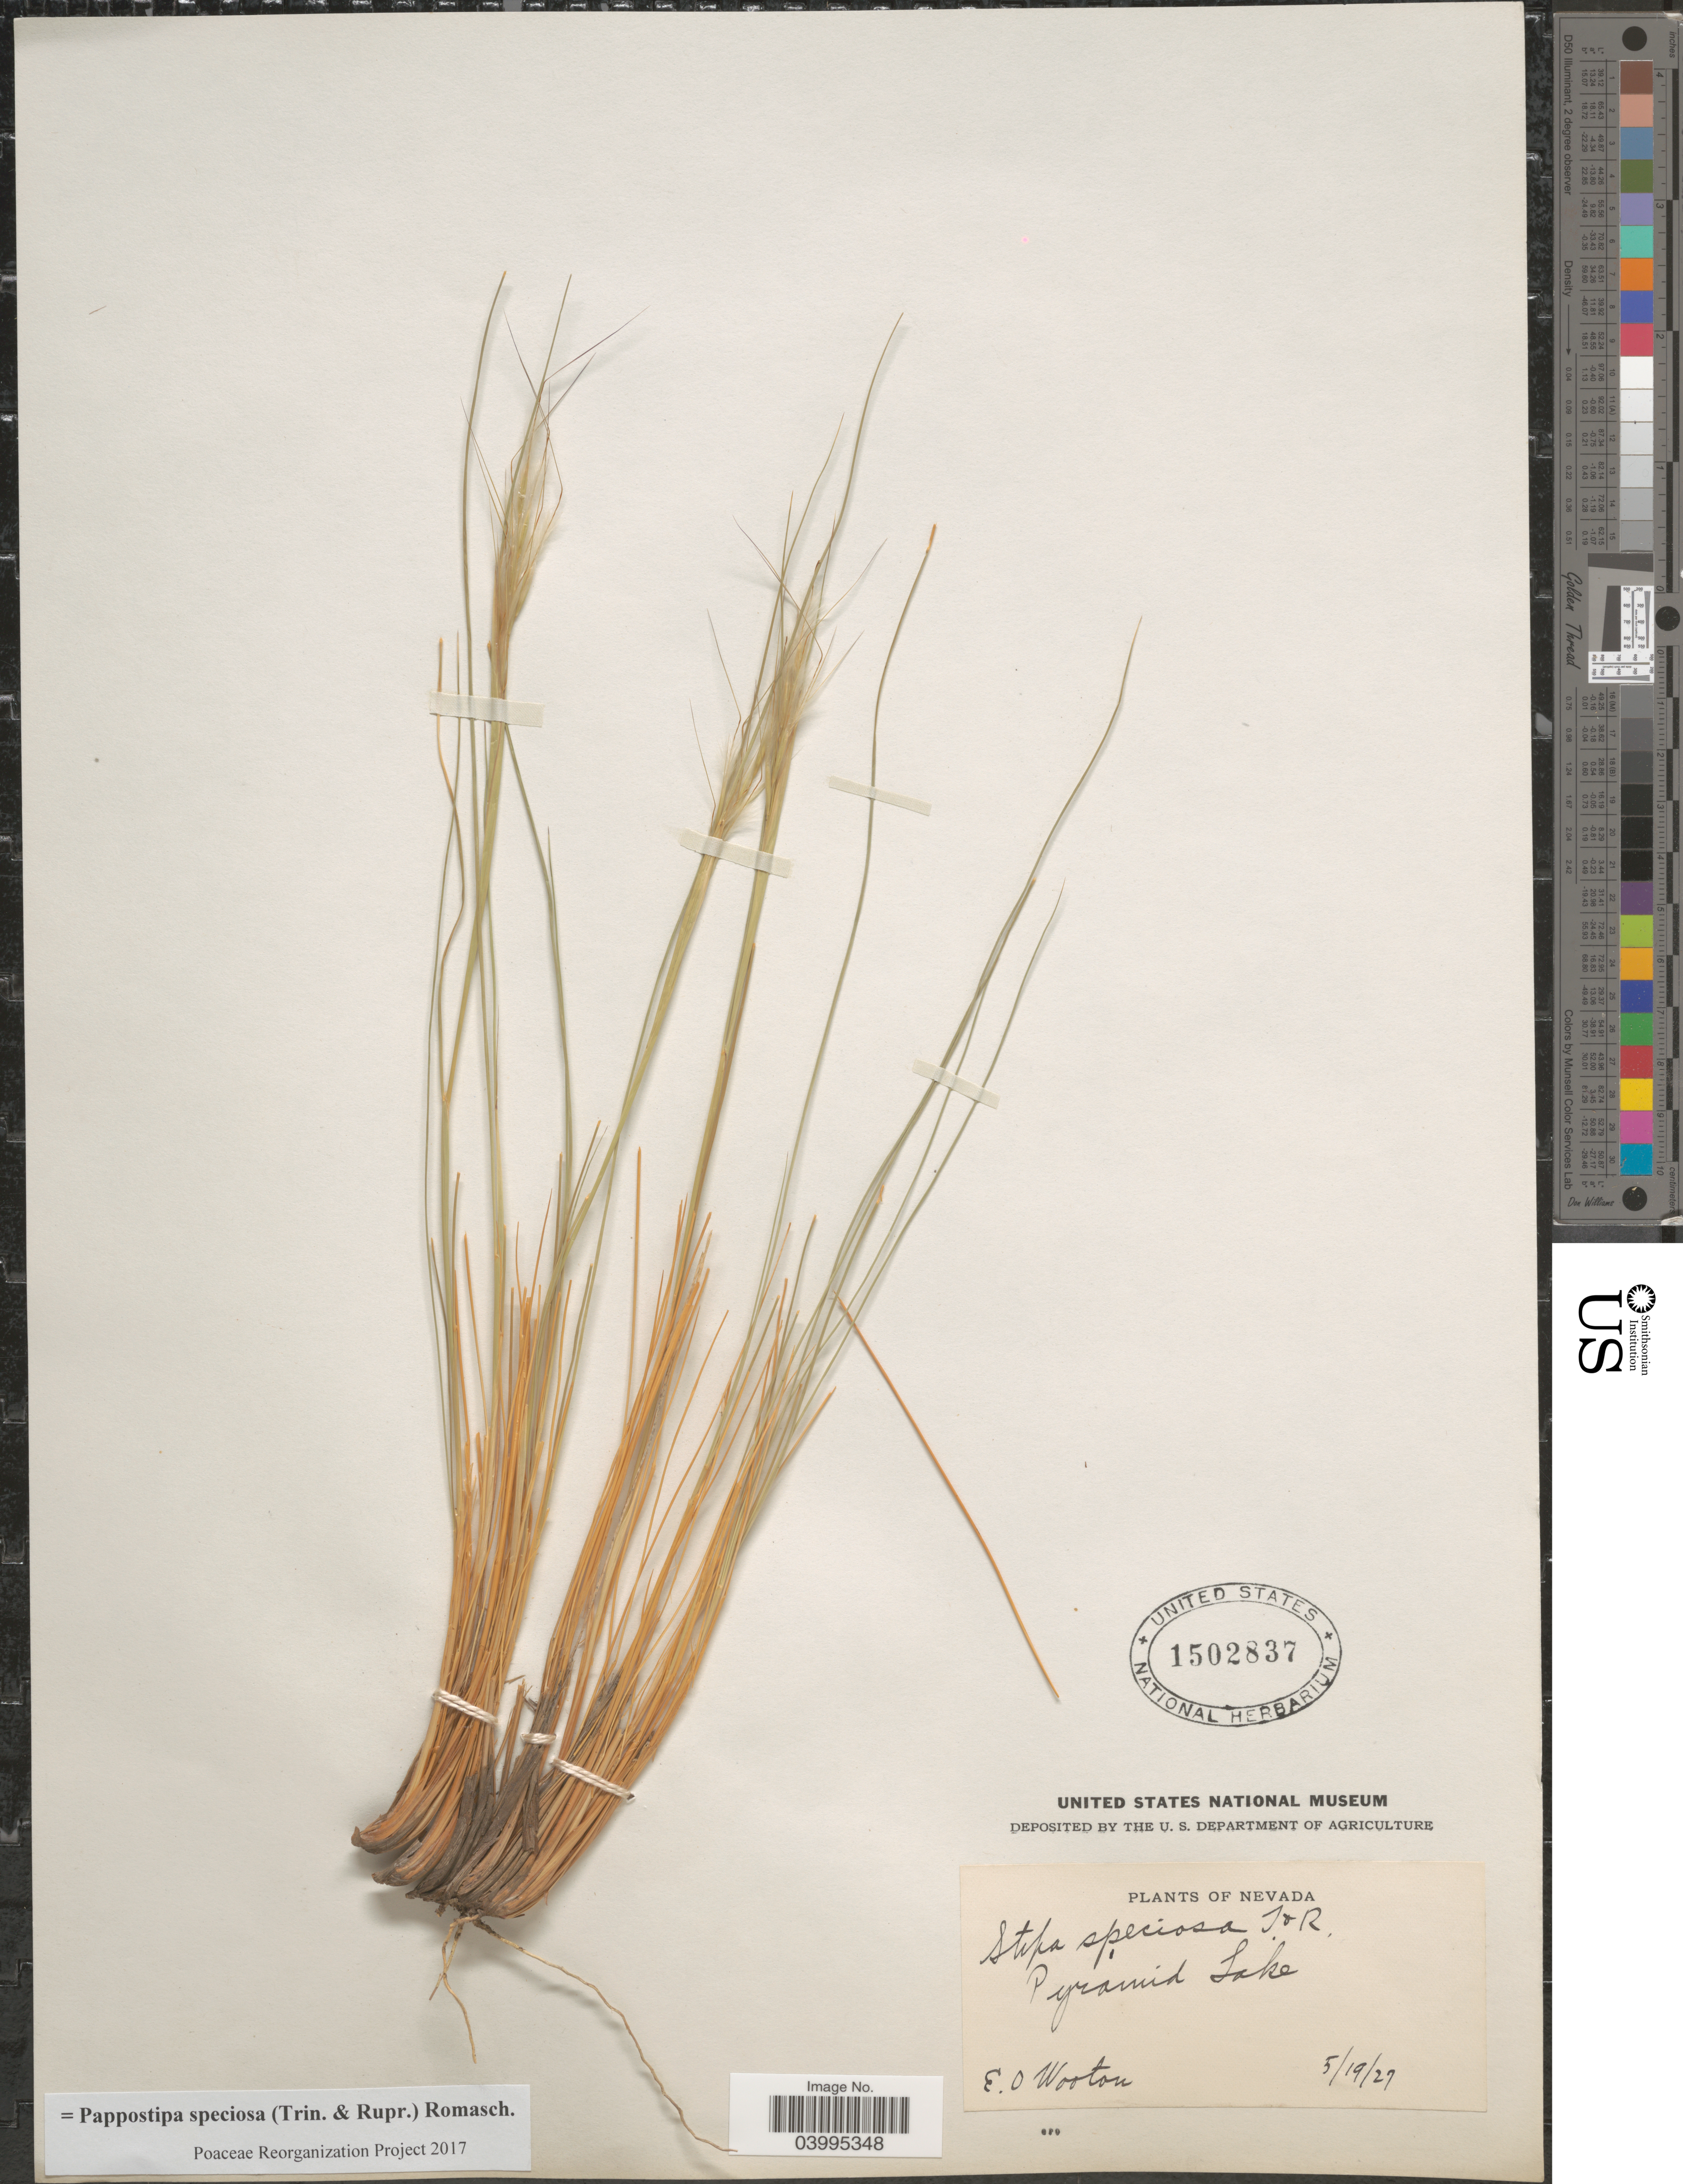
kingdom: Plantae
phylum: Tracheophyta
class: Liliopsida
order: Poales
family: Poaceae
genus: Pappostipa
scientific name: Pappostipa speciosa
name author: (Trin. & Rupr.) Romasch.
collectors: E. O. Wooton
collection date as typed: Transcribed d/m/y: 19/5/27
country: United States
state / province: Nevada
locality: Pyramid Lake.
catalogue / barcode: US 1502837